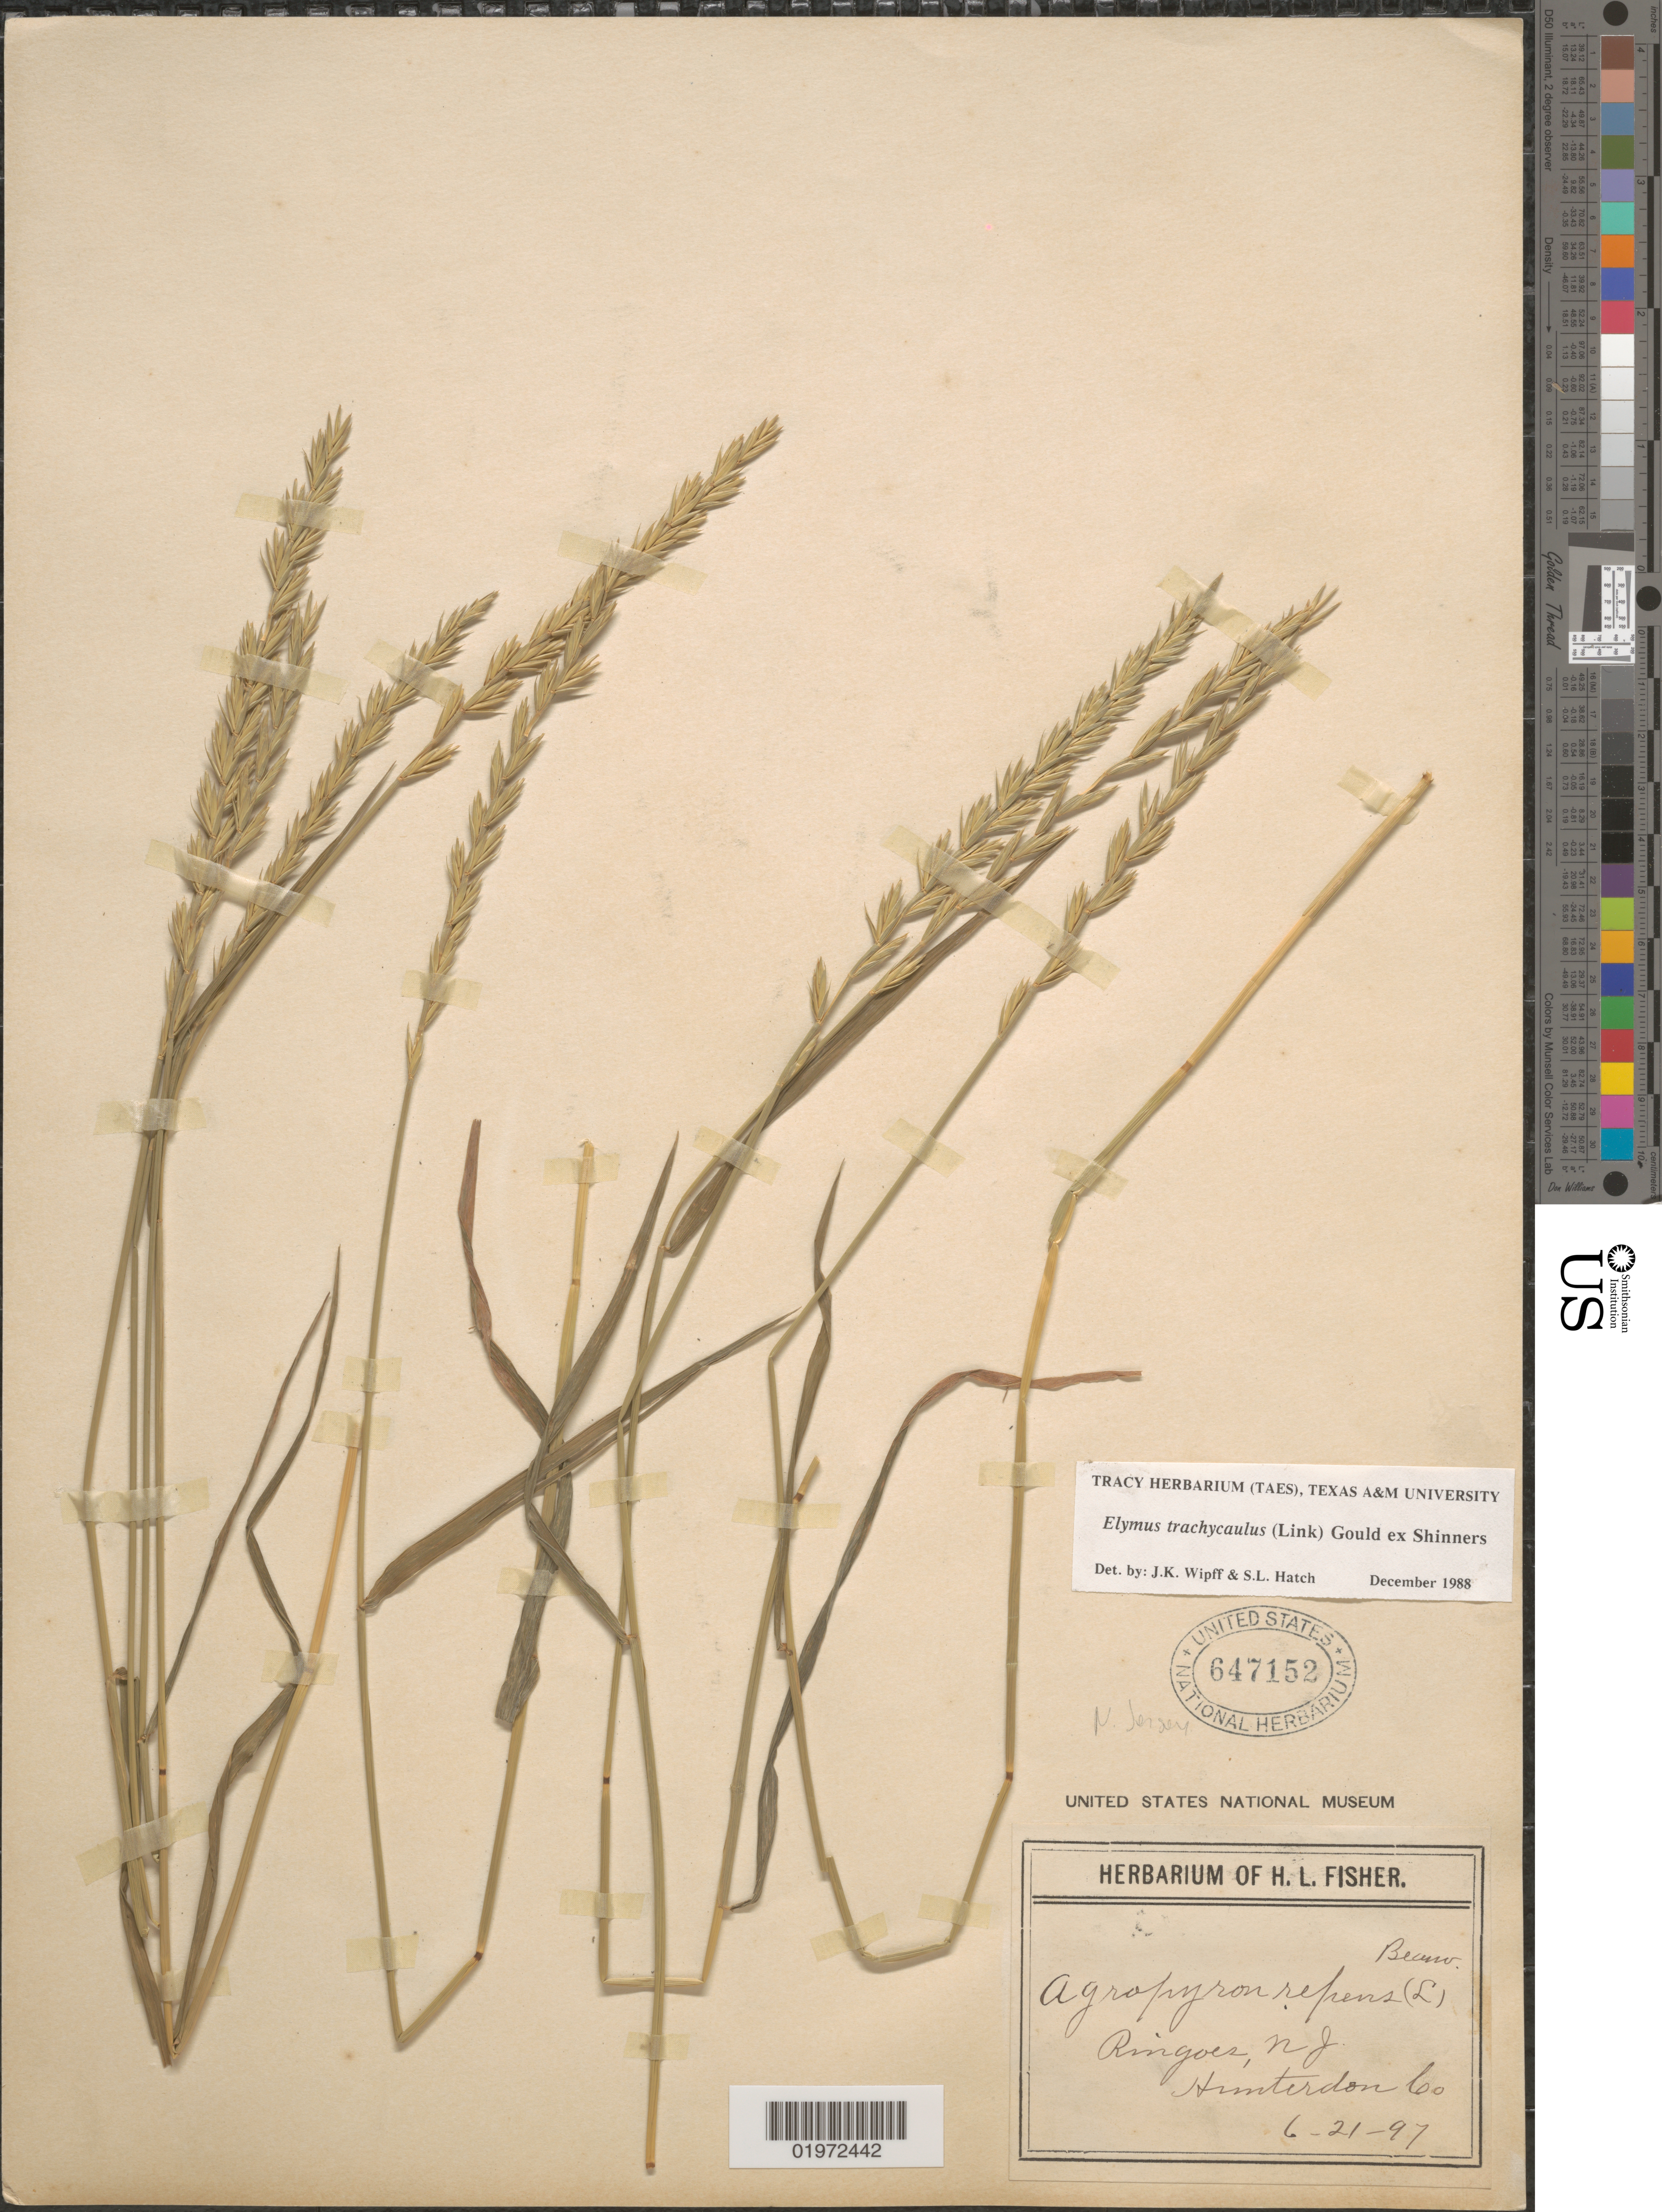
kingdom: Plantae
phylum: Tracheophyta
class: Liliopsida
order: Poales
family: Poaceae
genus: Elymus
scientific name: Elymus trachycaulus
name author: (Link) Gould ex Shinners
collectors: ex herb. of H. L. Fisher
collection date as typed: Transcribed d/m/y: 21/6/97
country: United States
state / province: New Jersey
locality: Ringoes, Hunterdon Co.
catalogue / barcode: US 647152